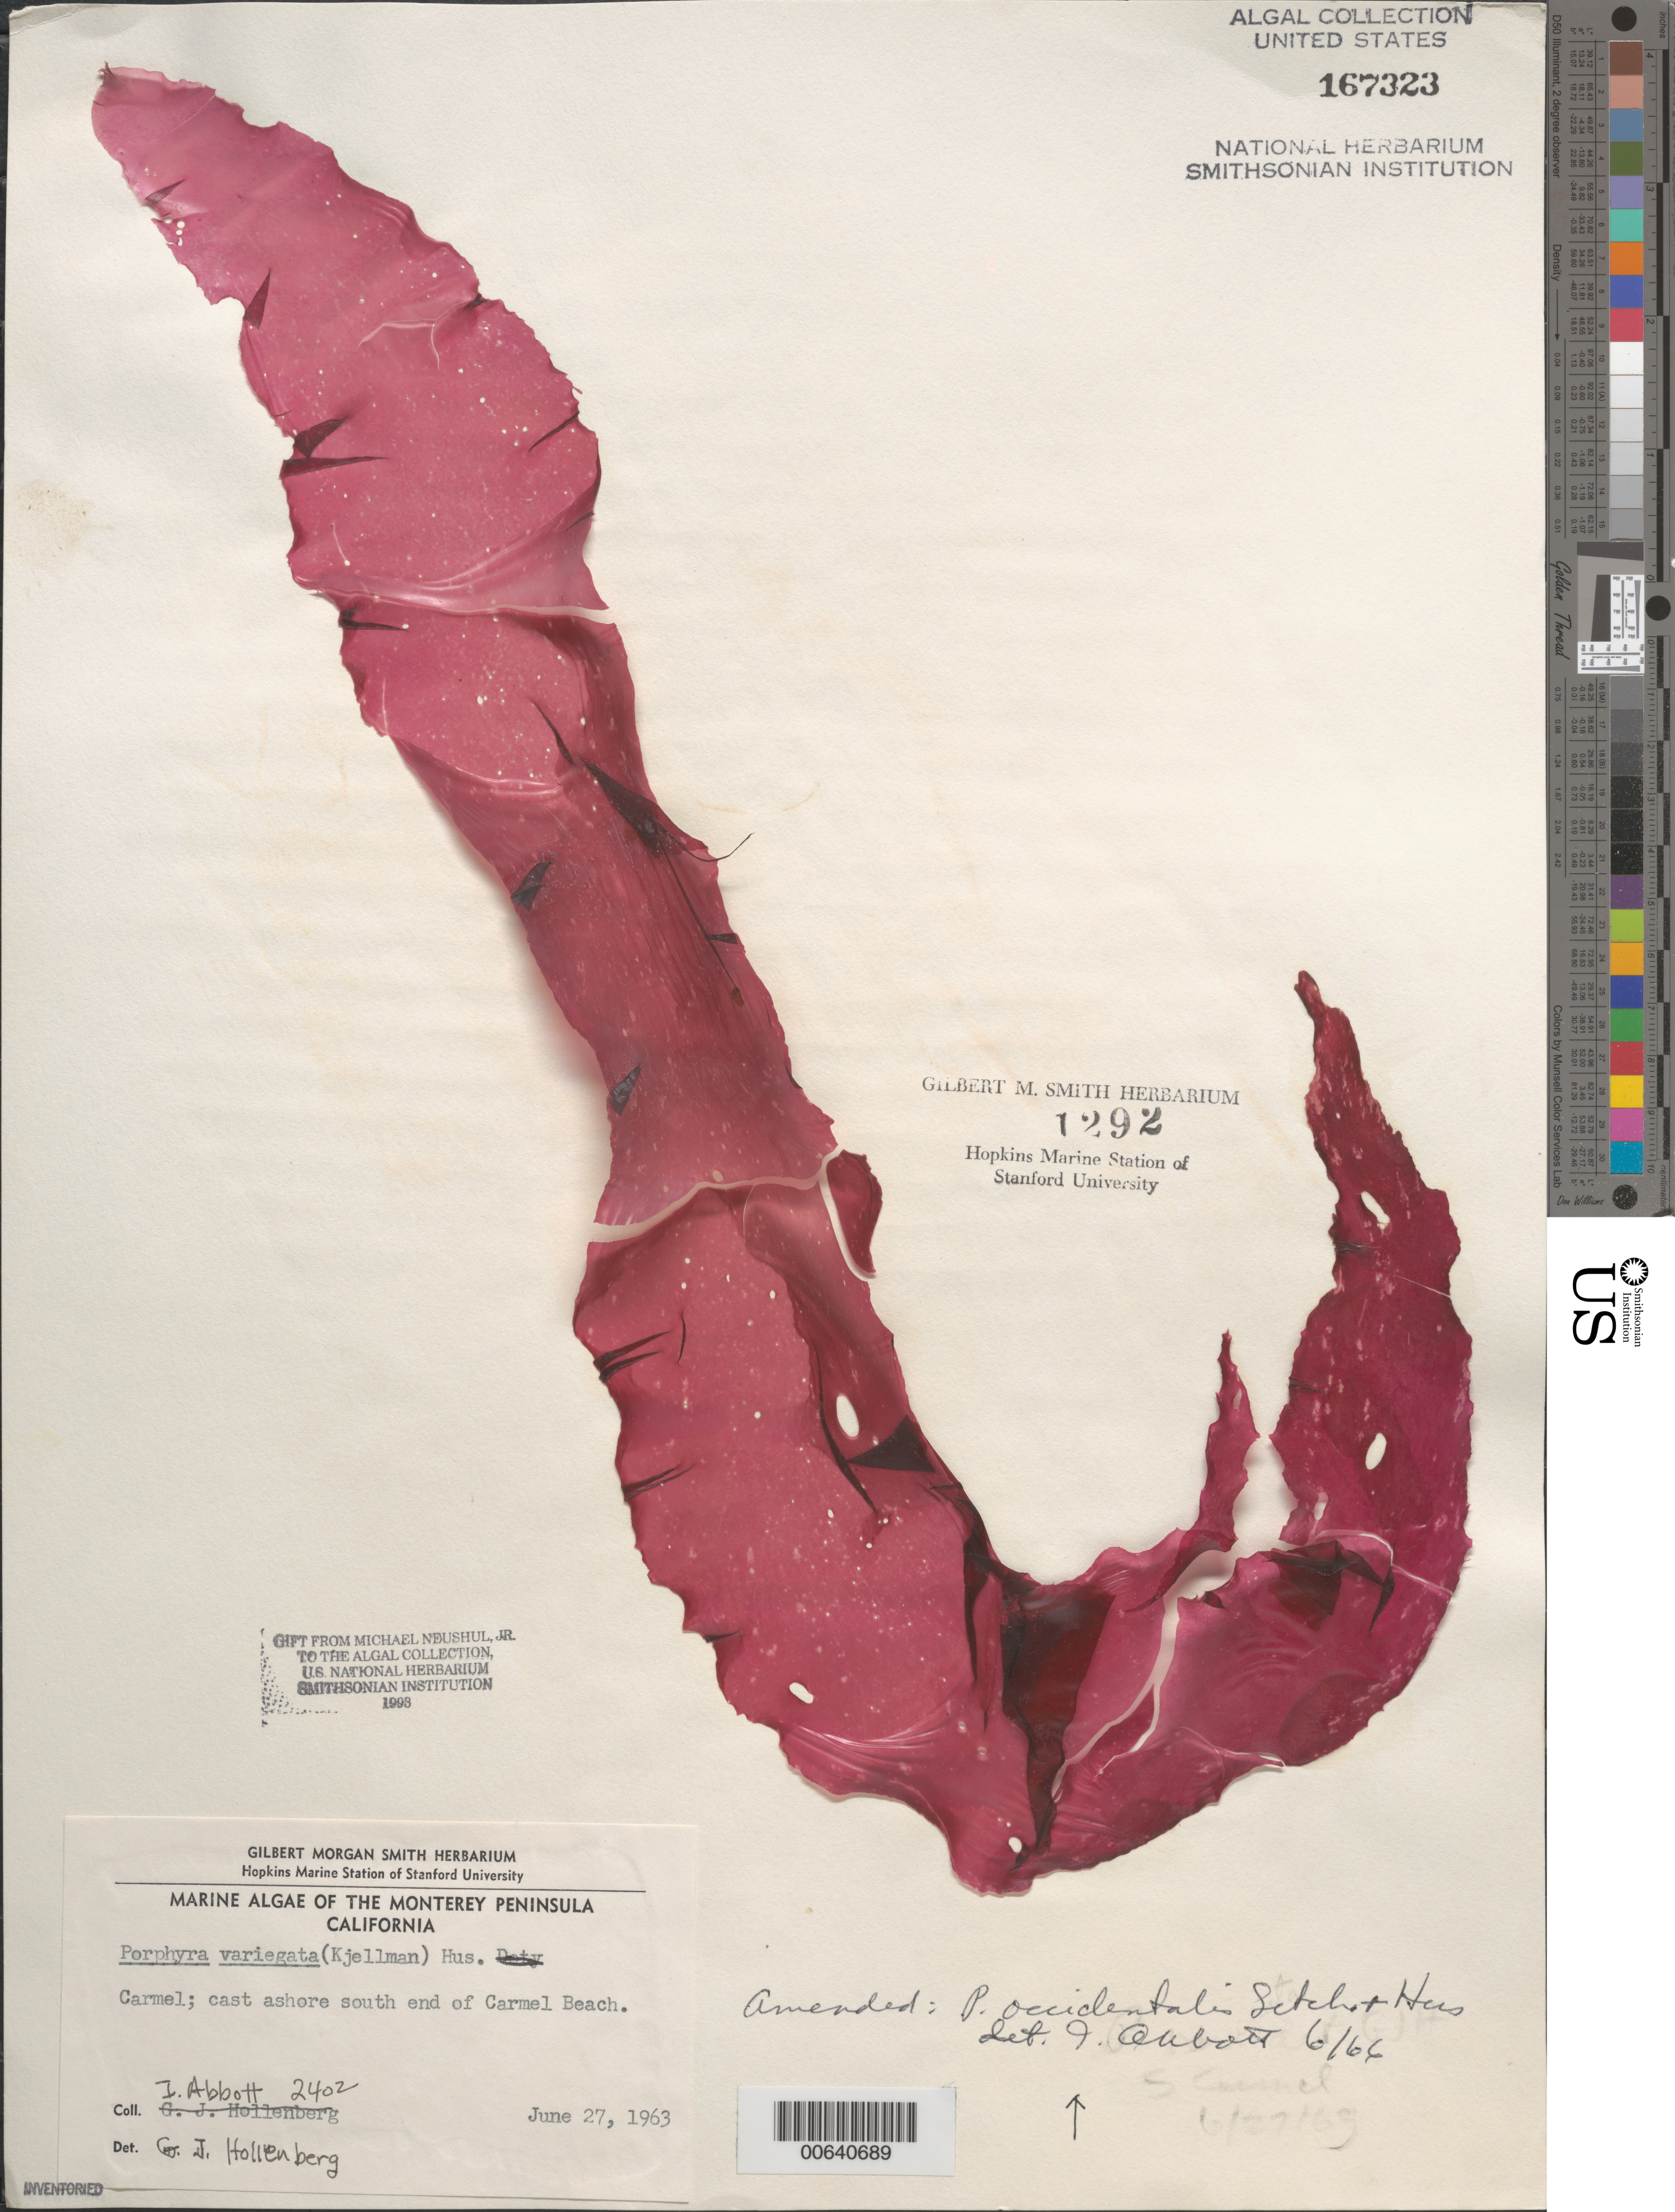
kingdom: Plantae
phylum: Rhodophyta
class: Bangiophyceae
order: Bangiales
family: Bangiaceae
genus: Porphyra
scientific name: Porphyra occidentalis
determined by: Abbott, Isabella A.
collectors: I. A. Abbott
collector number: IAA 2402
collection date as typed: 27 Jun 1963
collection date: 1963-06-27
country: United States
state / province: California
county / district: Monterey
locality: Carmel Beach, Carmel, Monterey Peninsula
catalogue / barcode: US 167323